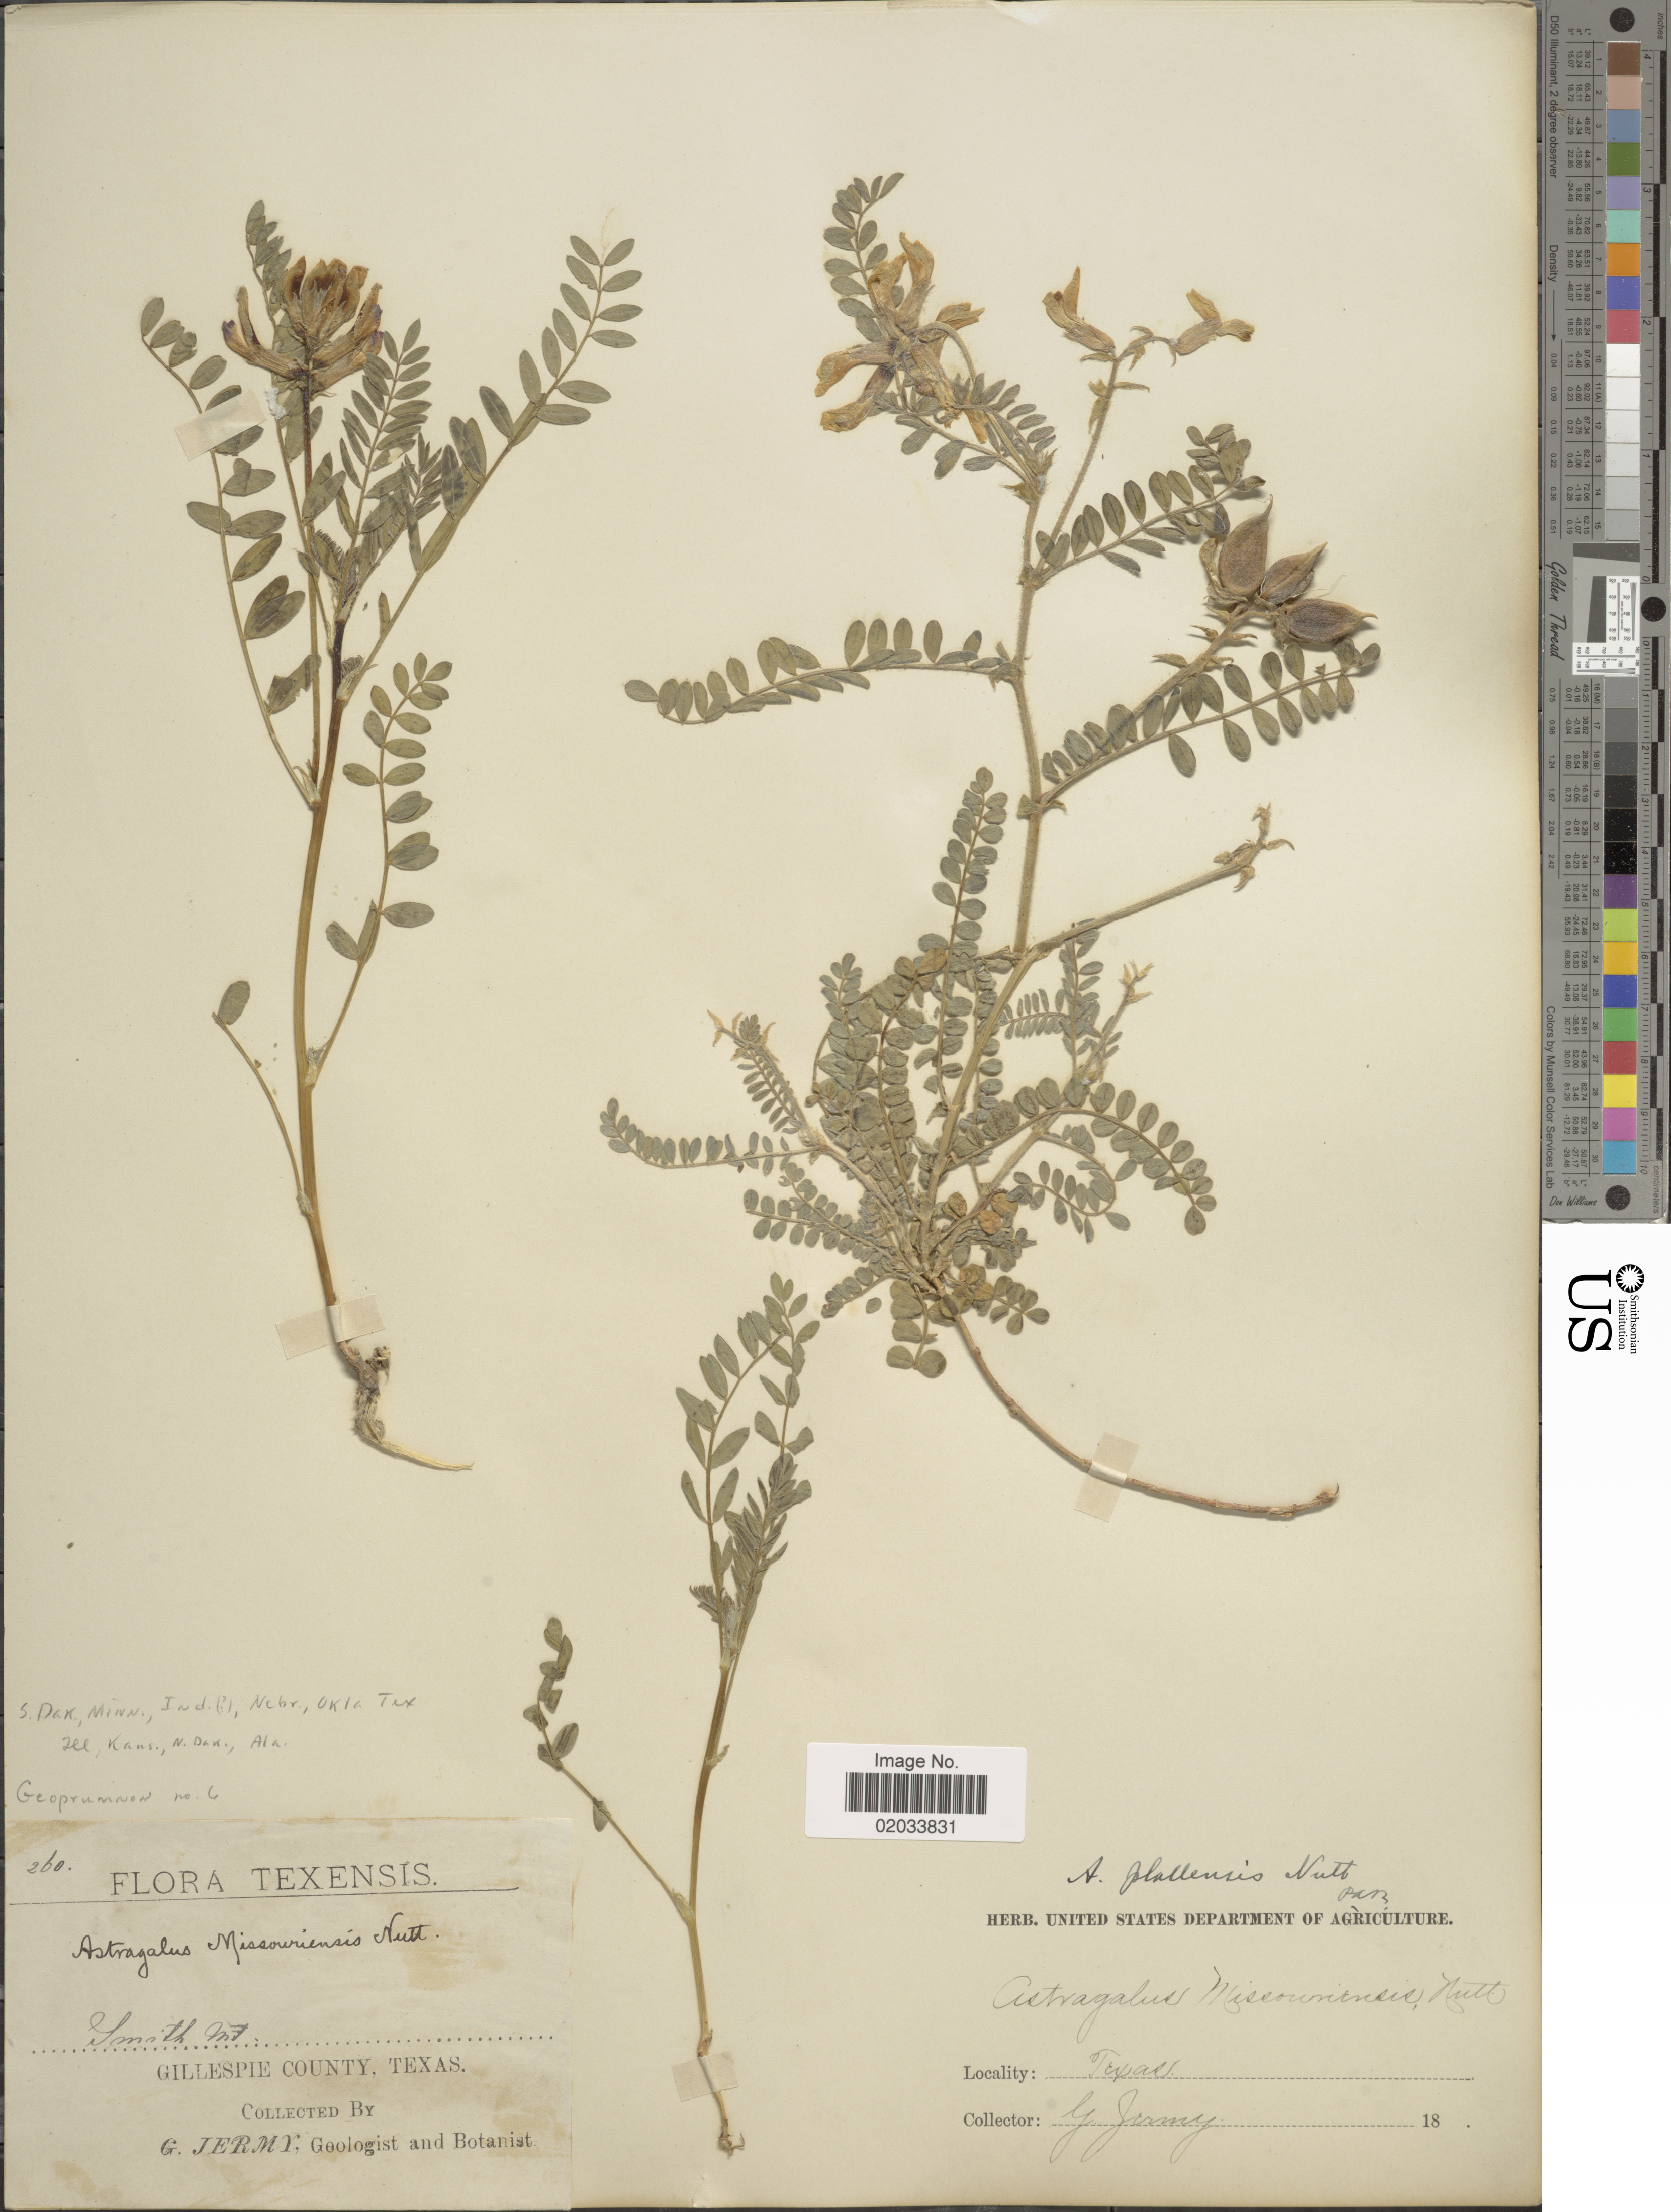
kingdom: Plantae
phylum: Tracheophyta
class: Magnoliopsida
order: Fabales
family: Fabaceae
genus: Astragalus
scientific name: Astragalus plattensis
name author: Nutt. ex Torr. & A. Gray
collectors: G. Jermy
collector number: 260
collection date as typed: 18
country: United States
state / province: Texas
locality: Smith Mt, Gillespie County